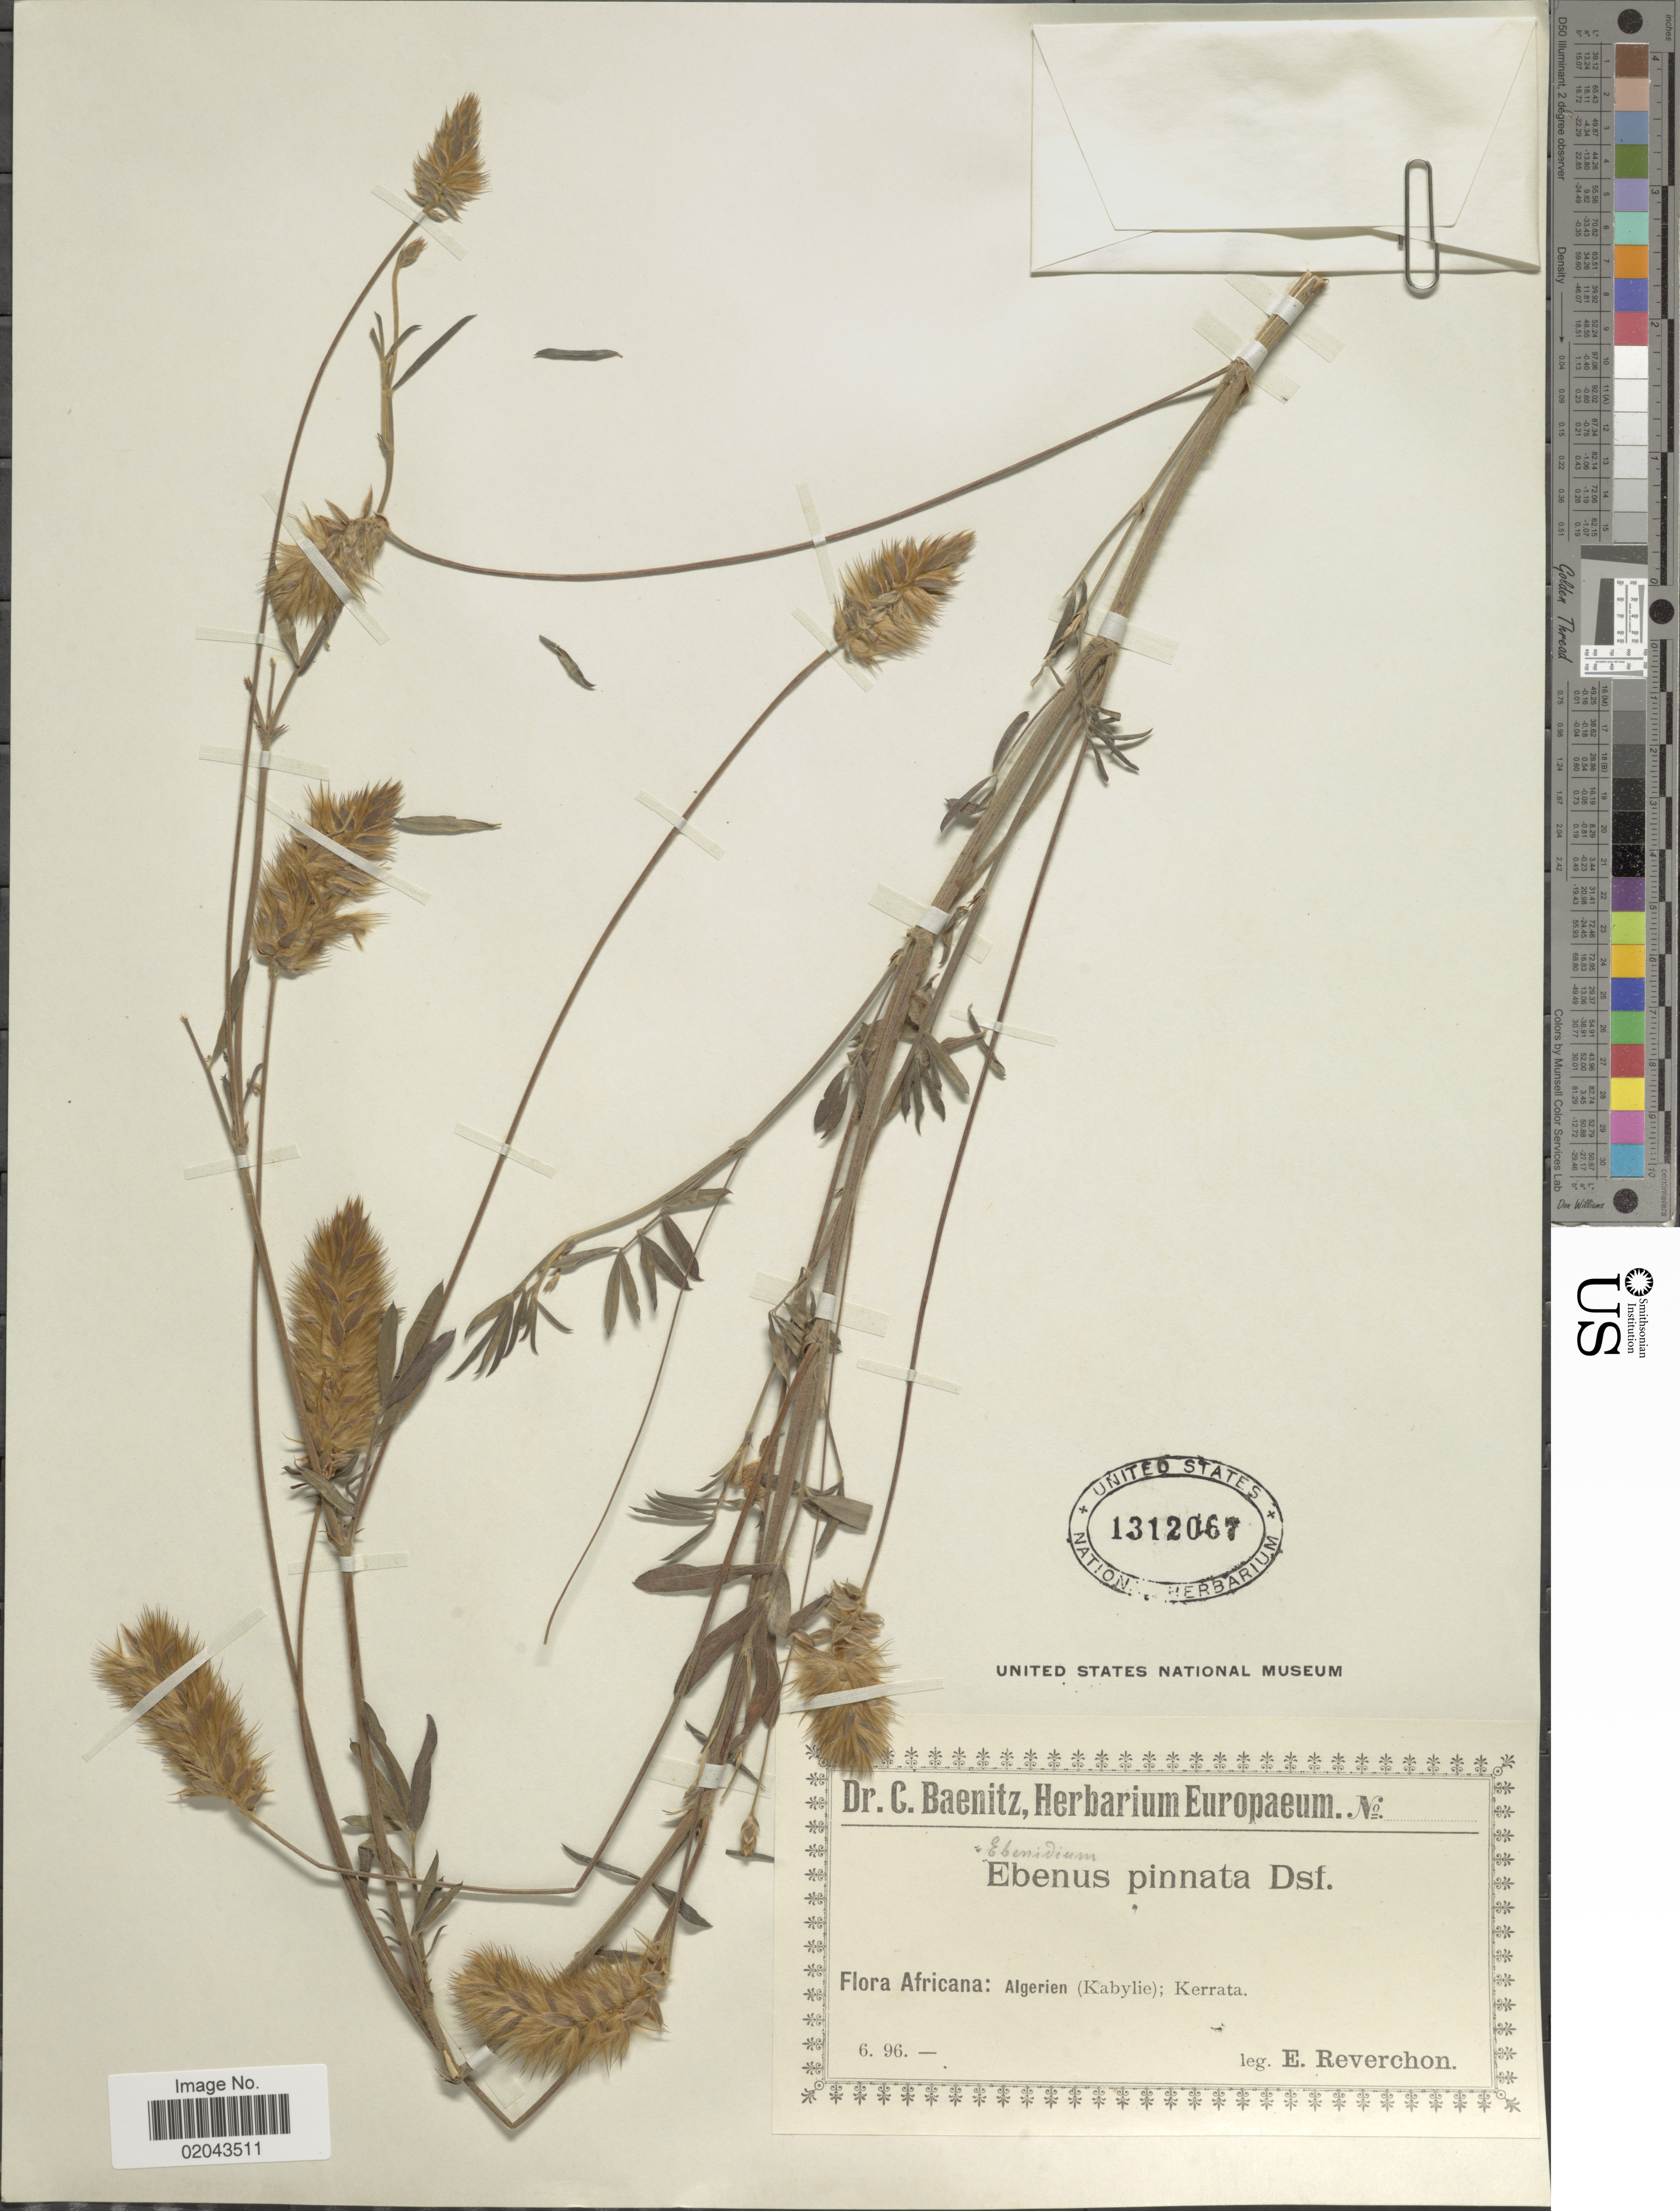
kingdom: Plantae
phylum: Tracheophyta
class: Magnoliopsida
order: Fabales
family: Fabaceae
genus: Ebenus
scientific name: Ebenus pinnata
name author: Aiton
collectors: E. Reverchon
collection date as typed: Transcribed d/m/y: /6/96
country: Algeria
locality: Africana: Algerien (Kabylie): Kerrata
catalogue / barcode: US 1312067